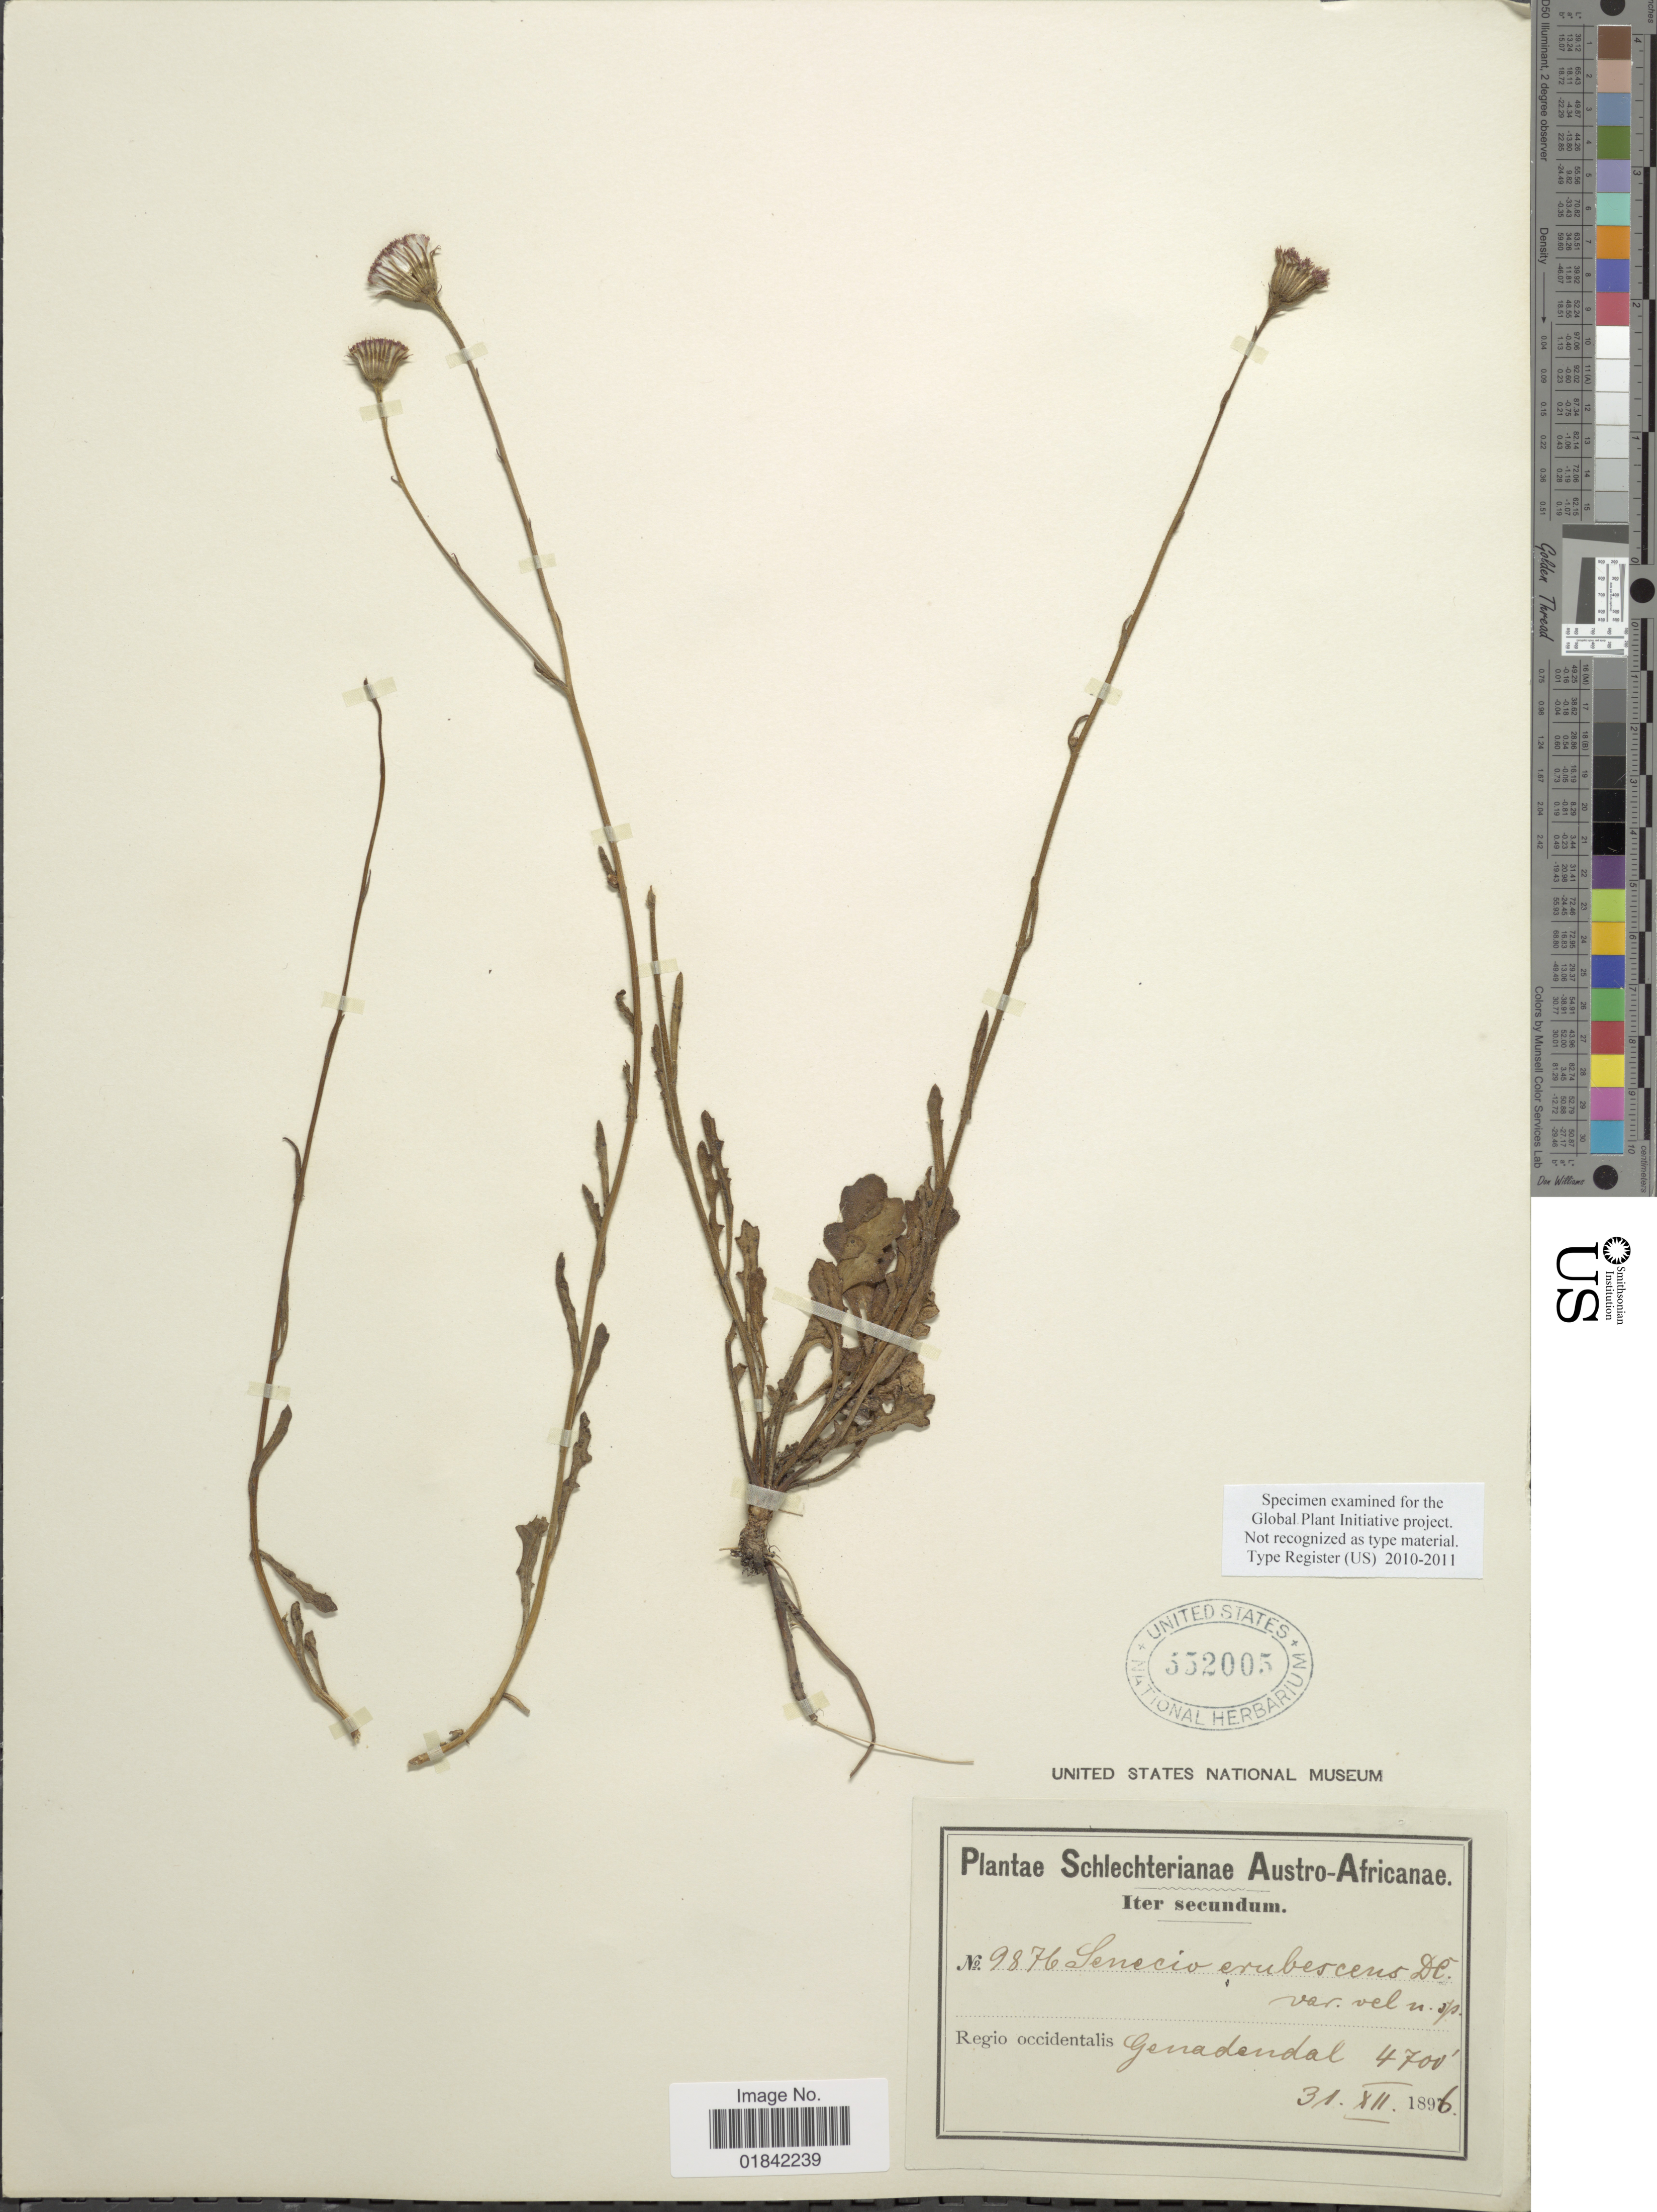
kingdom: Plantae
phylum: Tracheophyta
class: Magnoliopsida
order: Asterales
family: Asteraceae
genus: Senecio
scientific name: Senecio erubescens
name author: Aiton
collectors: F. R. R. Schlechter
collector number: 9876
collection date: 1896-12-31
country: South Africa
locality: Austro-Africanae, Regio occidentalis, Genadendal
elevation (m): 1433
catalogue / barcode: US 552005